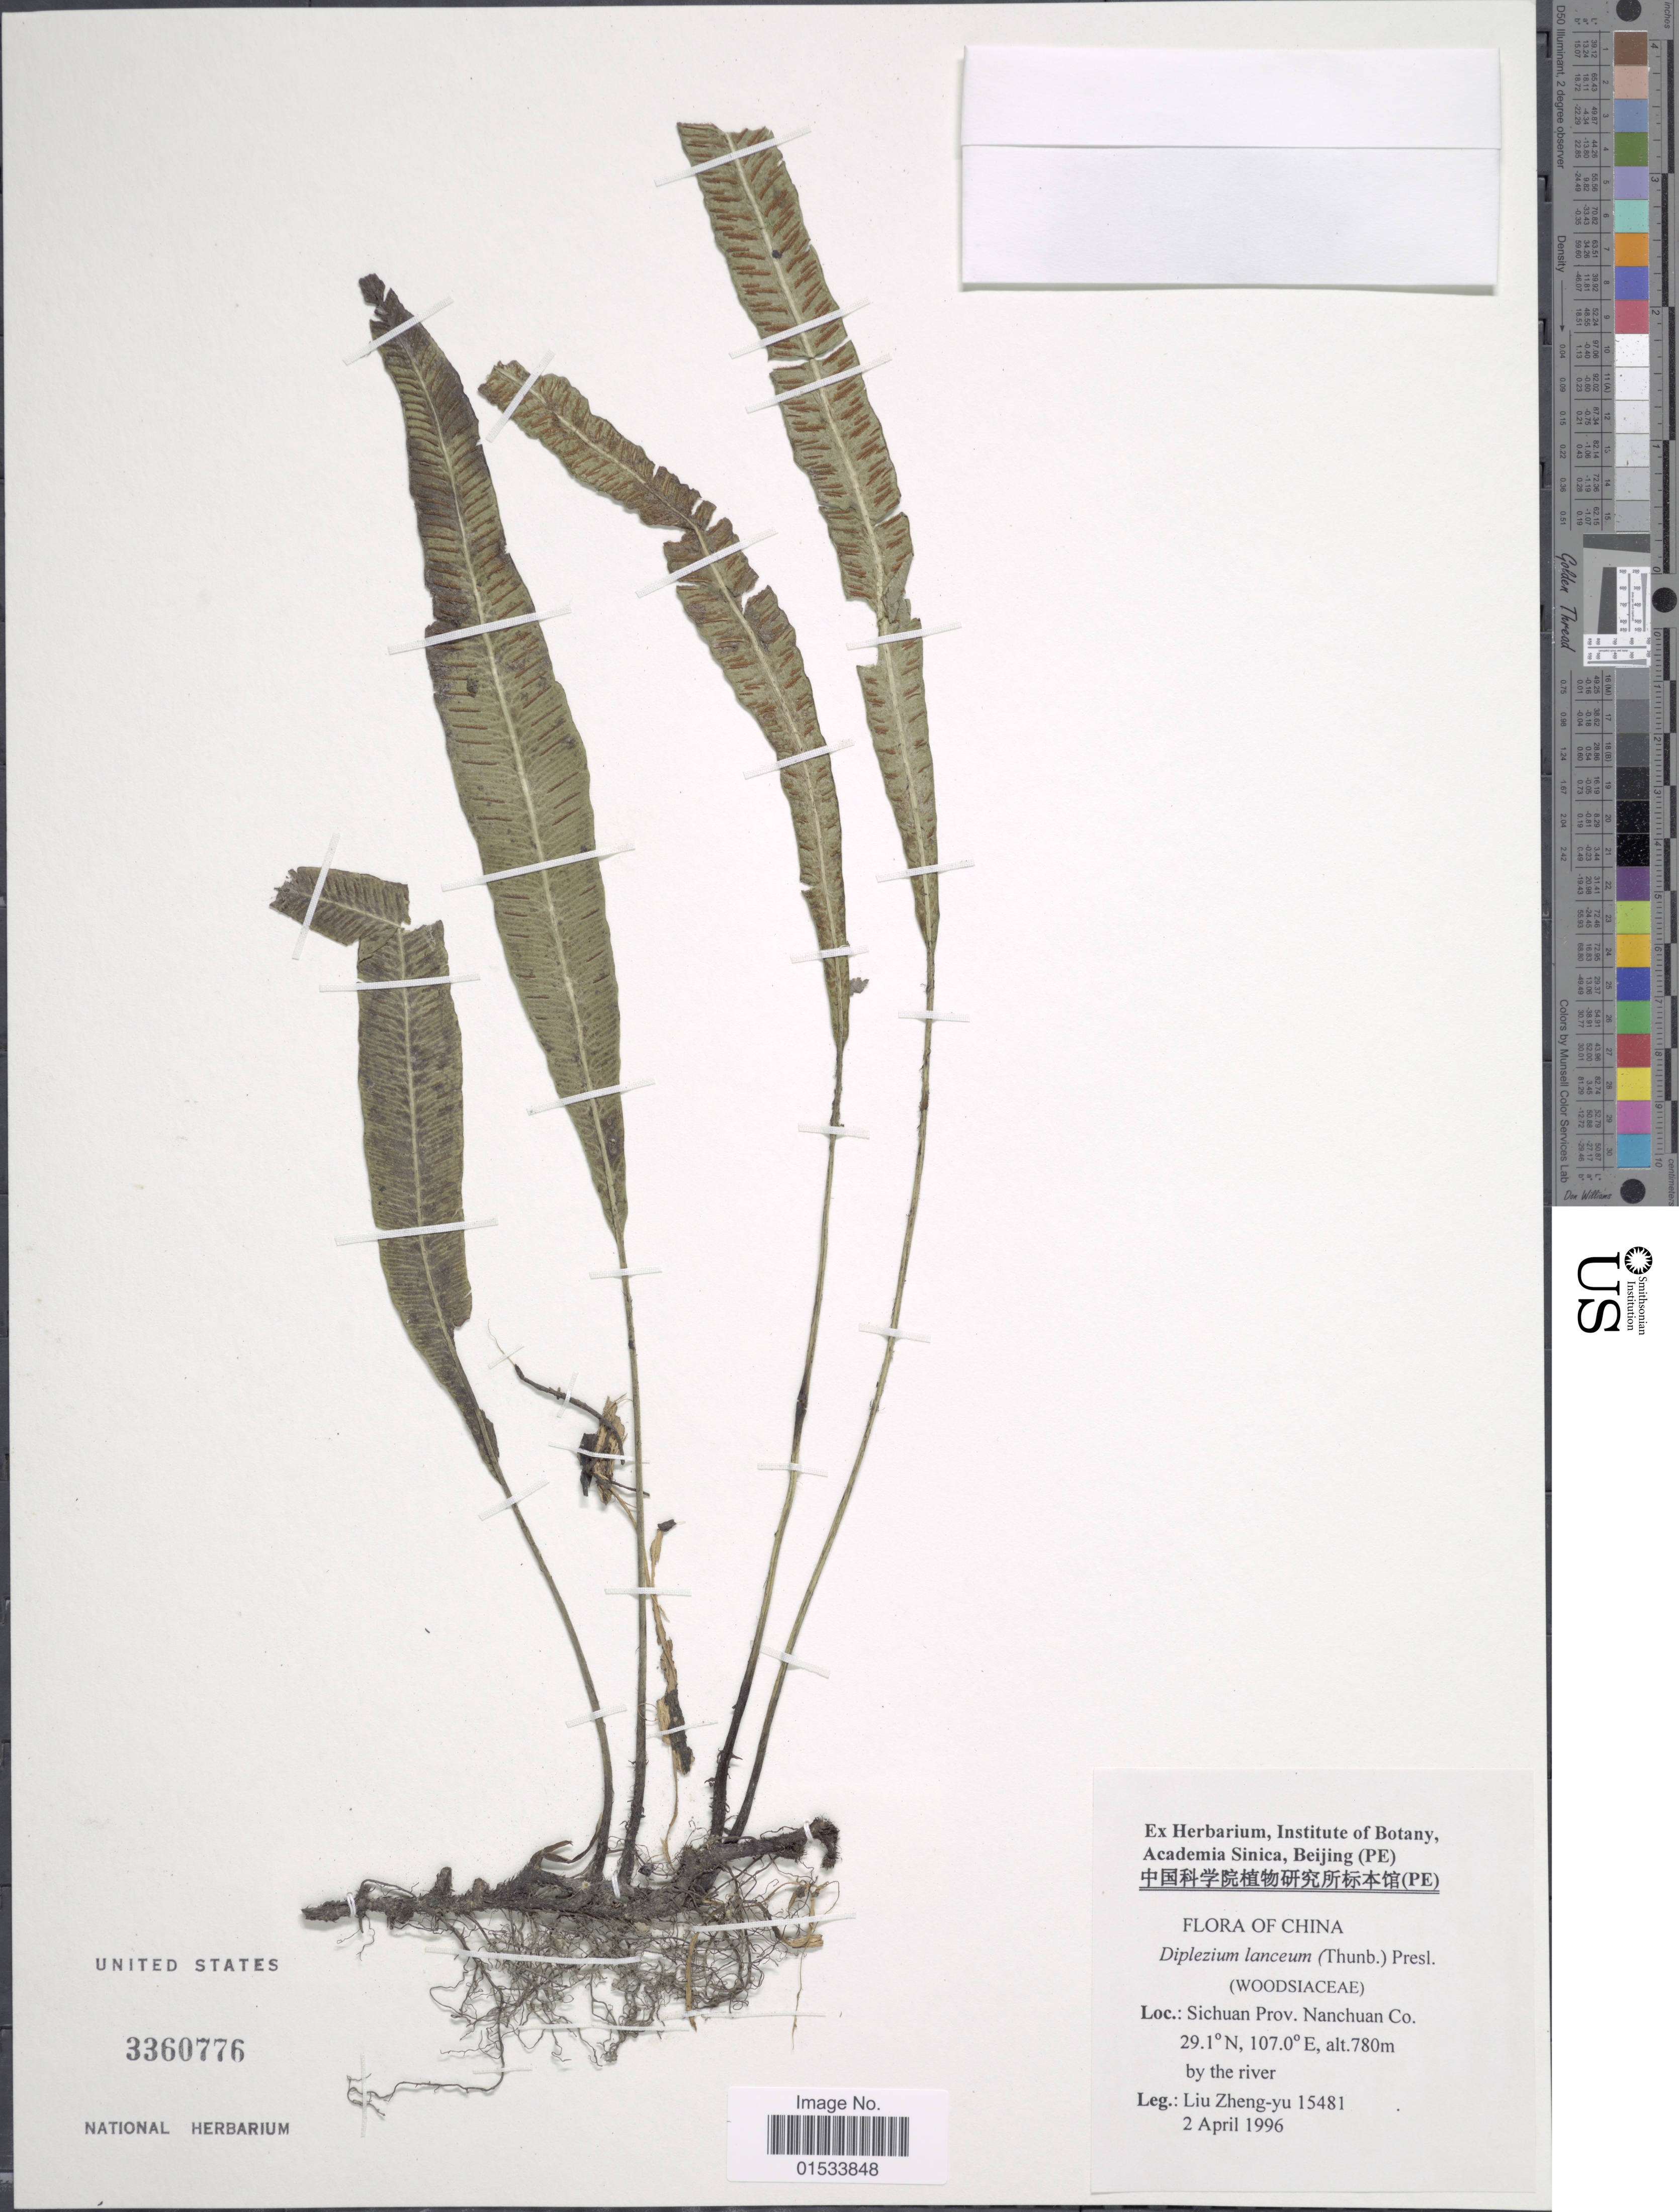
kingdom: Plantae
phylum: Tracheophyta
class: Polypodiopsida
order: Polypodiales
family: Athyriaceae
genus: Diplazium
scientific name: Diplazium lanceum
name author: (Thunb.) C. Presl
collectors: L. Zheng-yu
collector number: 15481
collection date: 1996-04-02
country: China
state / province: Sichuan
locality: Nanchuan Co,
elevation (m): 780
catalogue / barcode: US 3360776